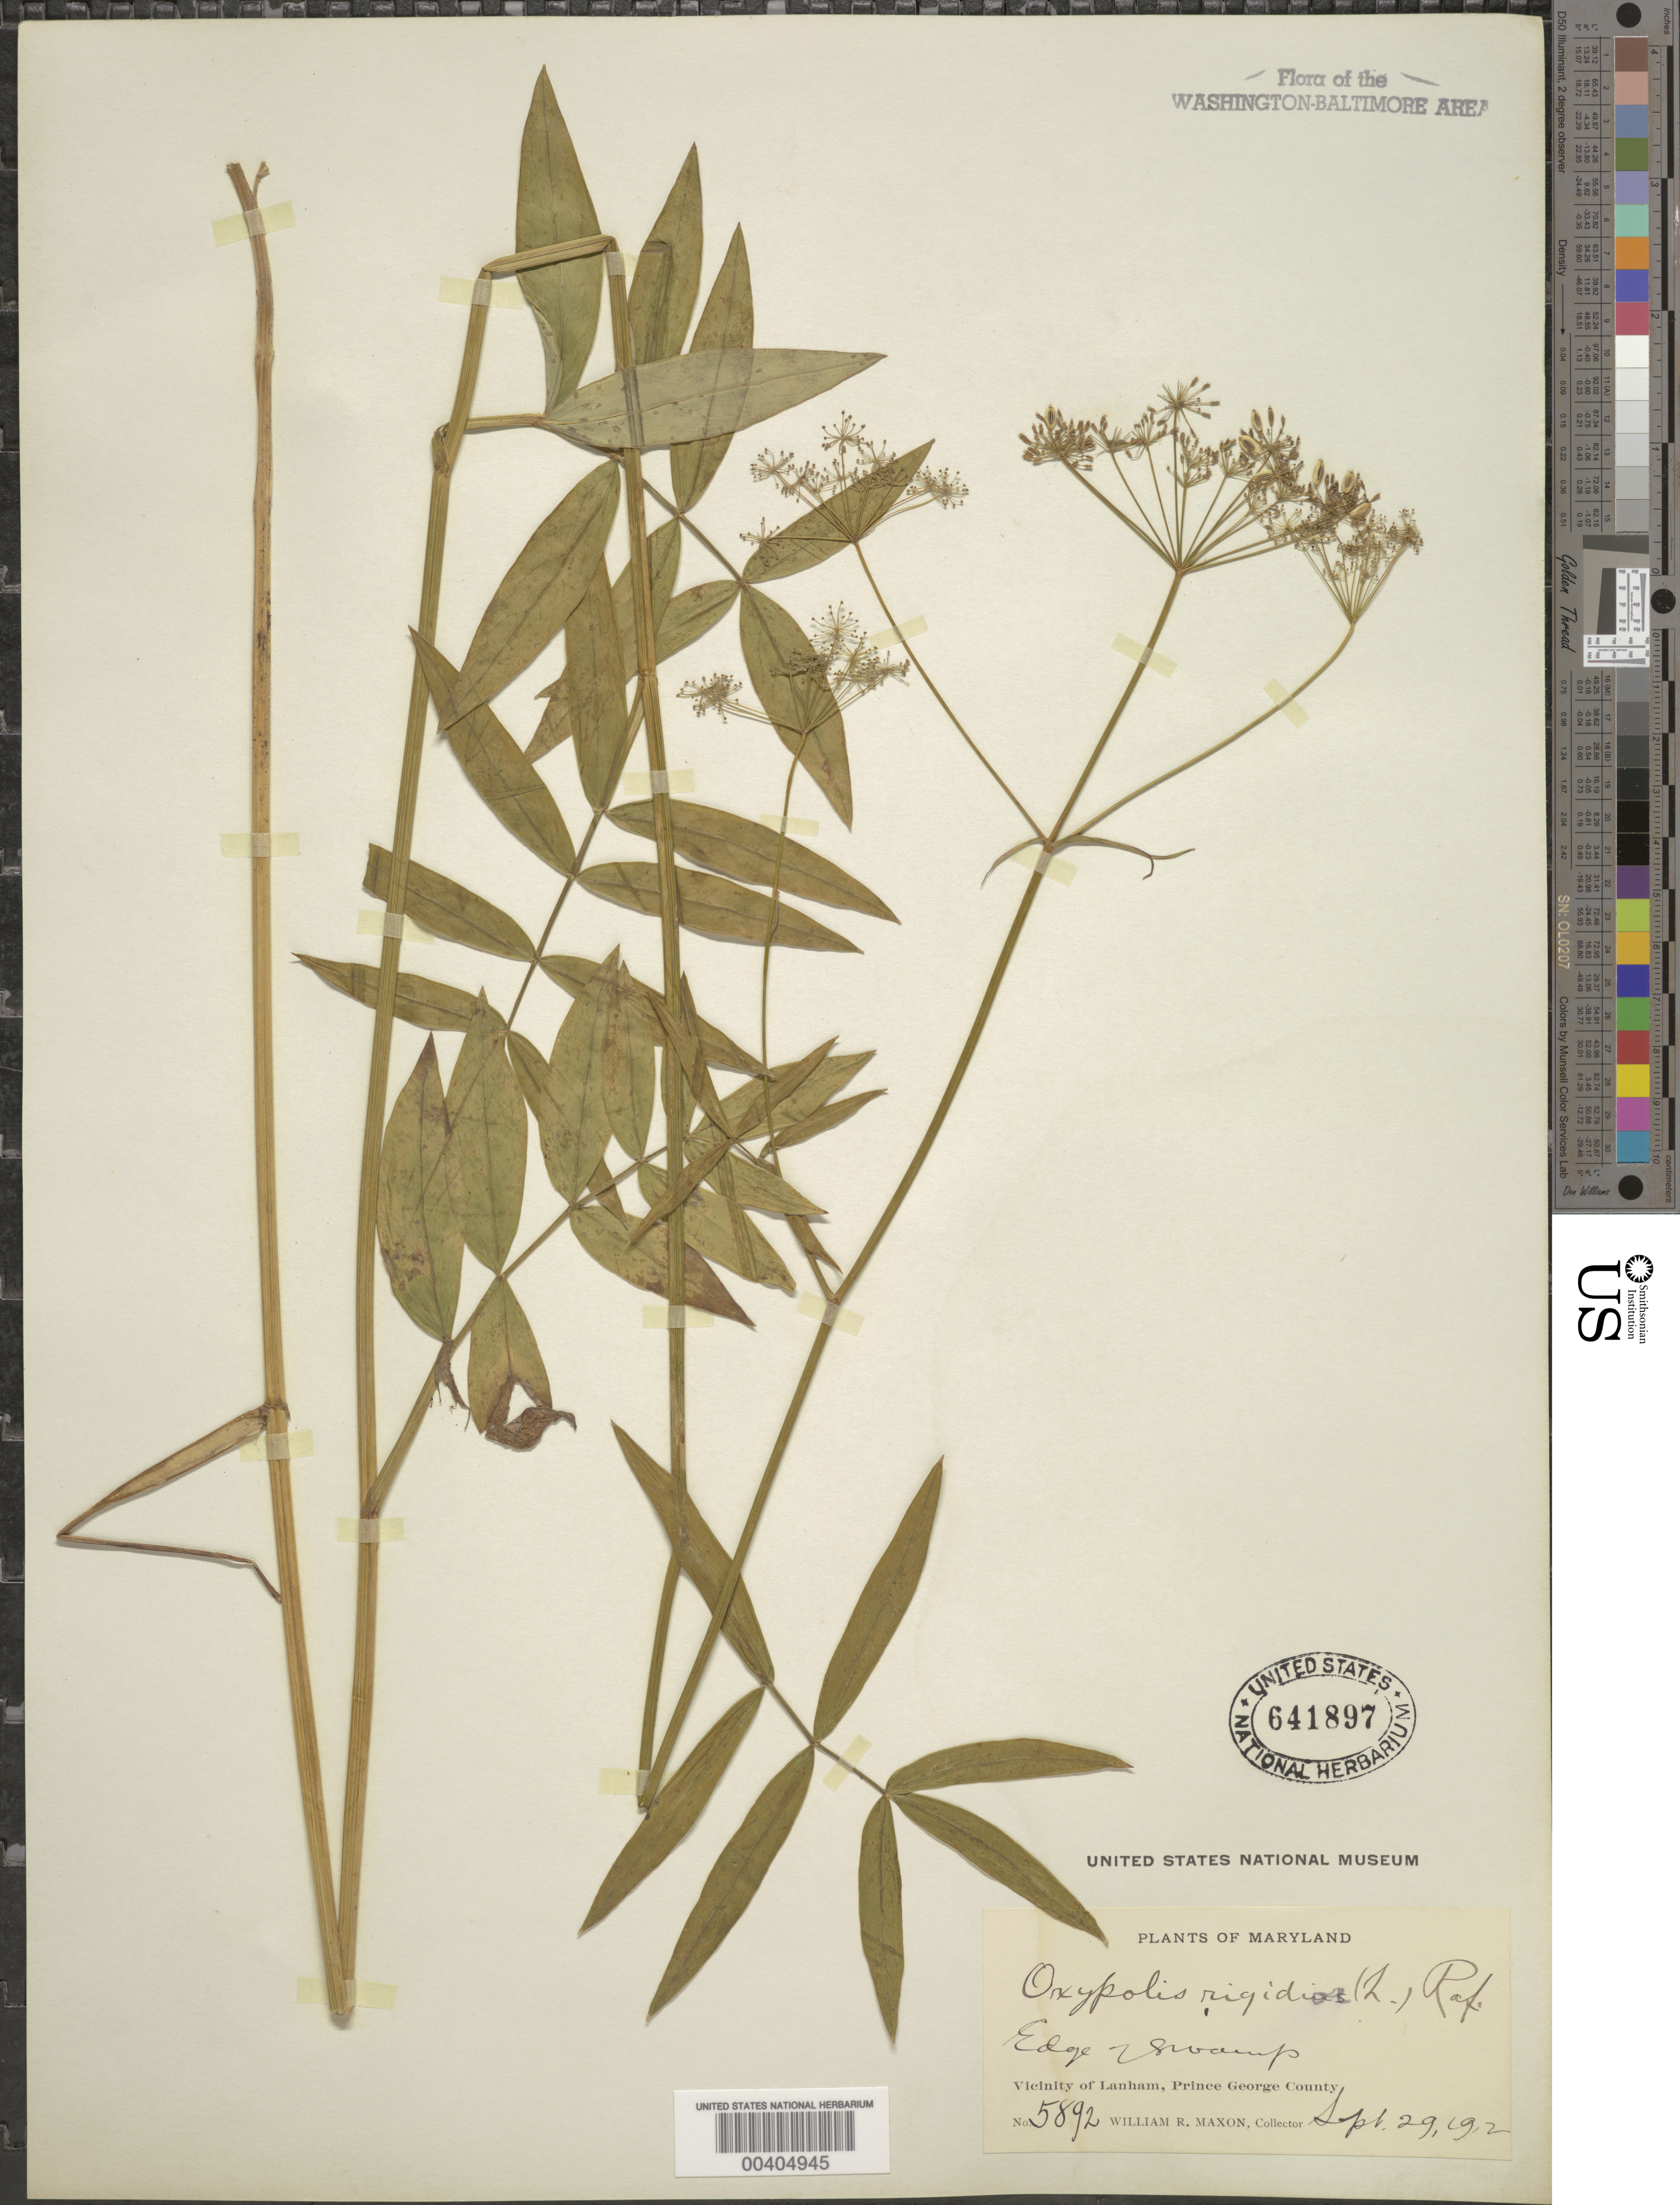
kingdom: Plantae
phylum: Tracheophyta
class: Magnoliopsida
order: Apiales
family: Apiaceae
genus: Oxypolis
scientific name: Oxypolis rigidior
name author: (L.) Raf.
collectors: W. R. Maxon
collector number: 5892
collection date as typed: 29 Sep 1912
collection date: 1912-09-29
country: United States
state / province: Maryland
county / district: Prince George's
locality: Lanham vicinity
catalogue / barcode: US 641897